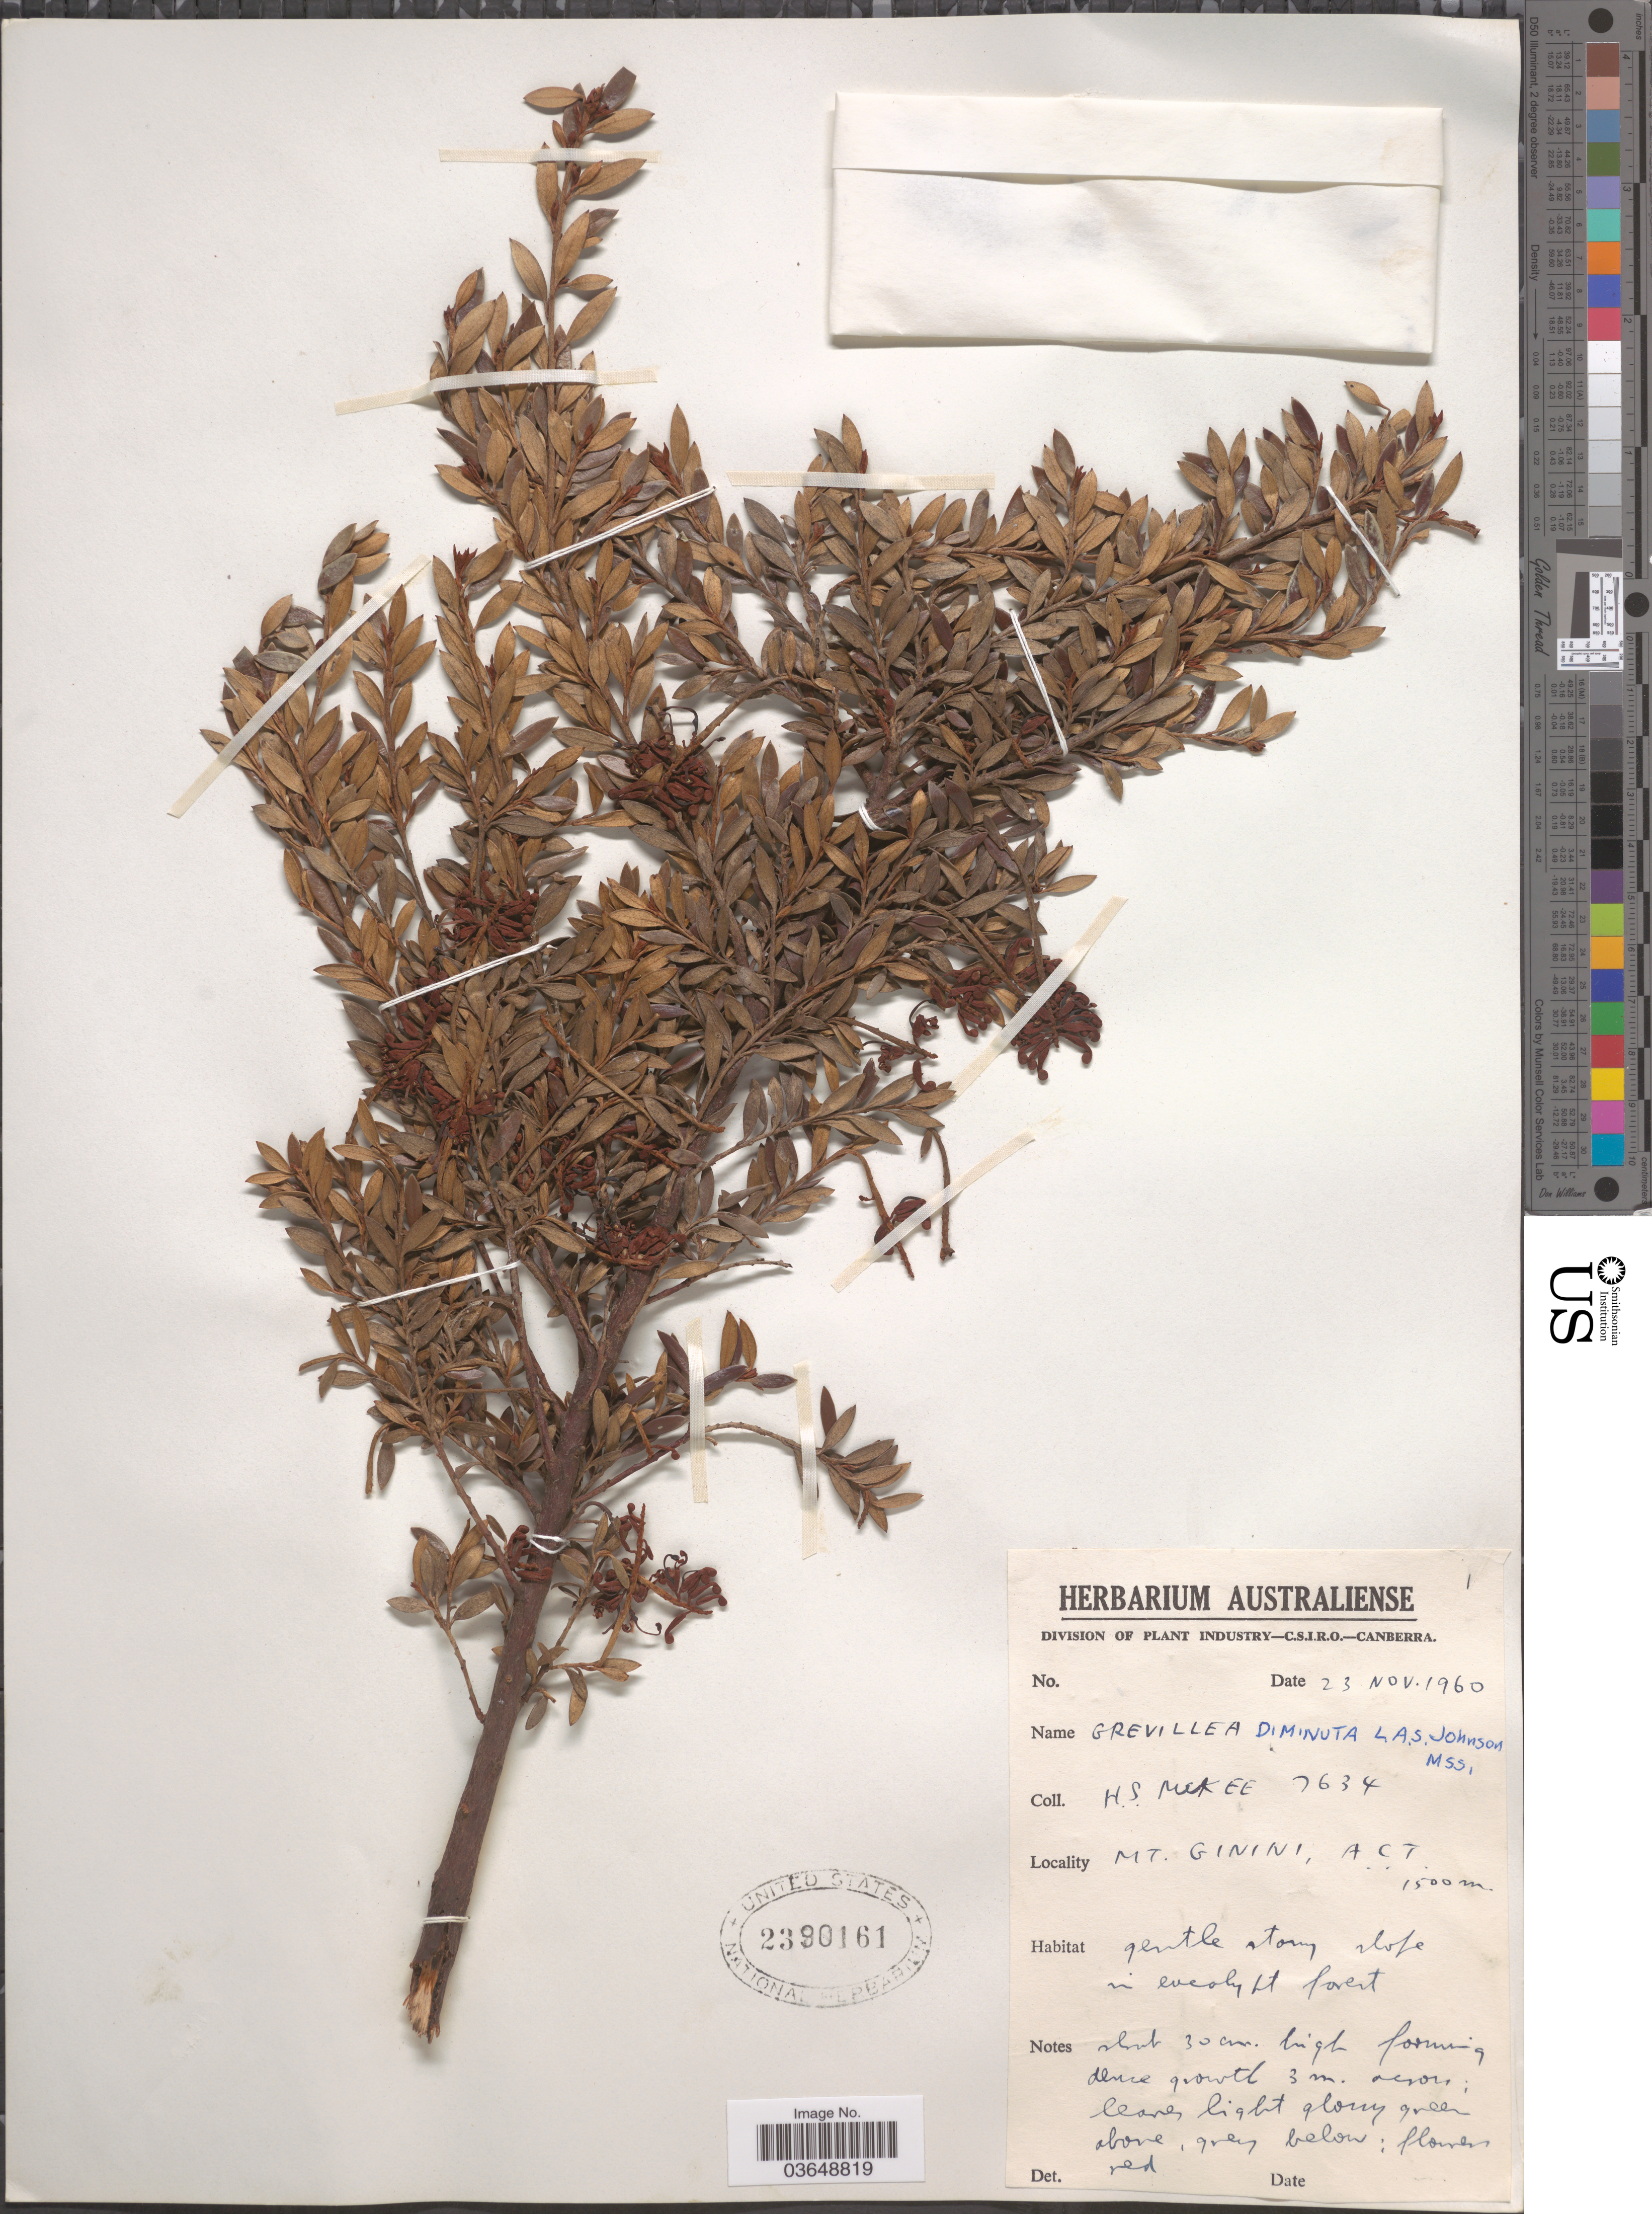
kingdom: Plantae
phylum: Tracheophyta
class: Magnoliopsida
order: Proteales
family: Proteaceae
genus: Grevillea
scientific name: Grevillea diminuta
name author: L.A.S. Johnson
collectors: H. S. McKee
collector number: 7634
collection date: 1960-11-23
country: Australia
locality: Mt. Ginini, ACT.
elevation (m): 1500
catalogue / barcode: US 2390161